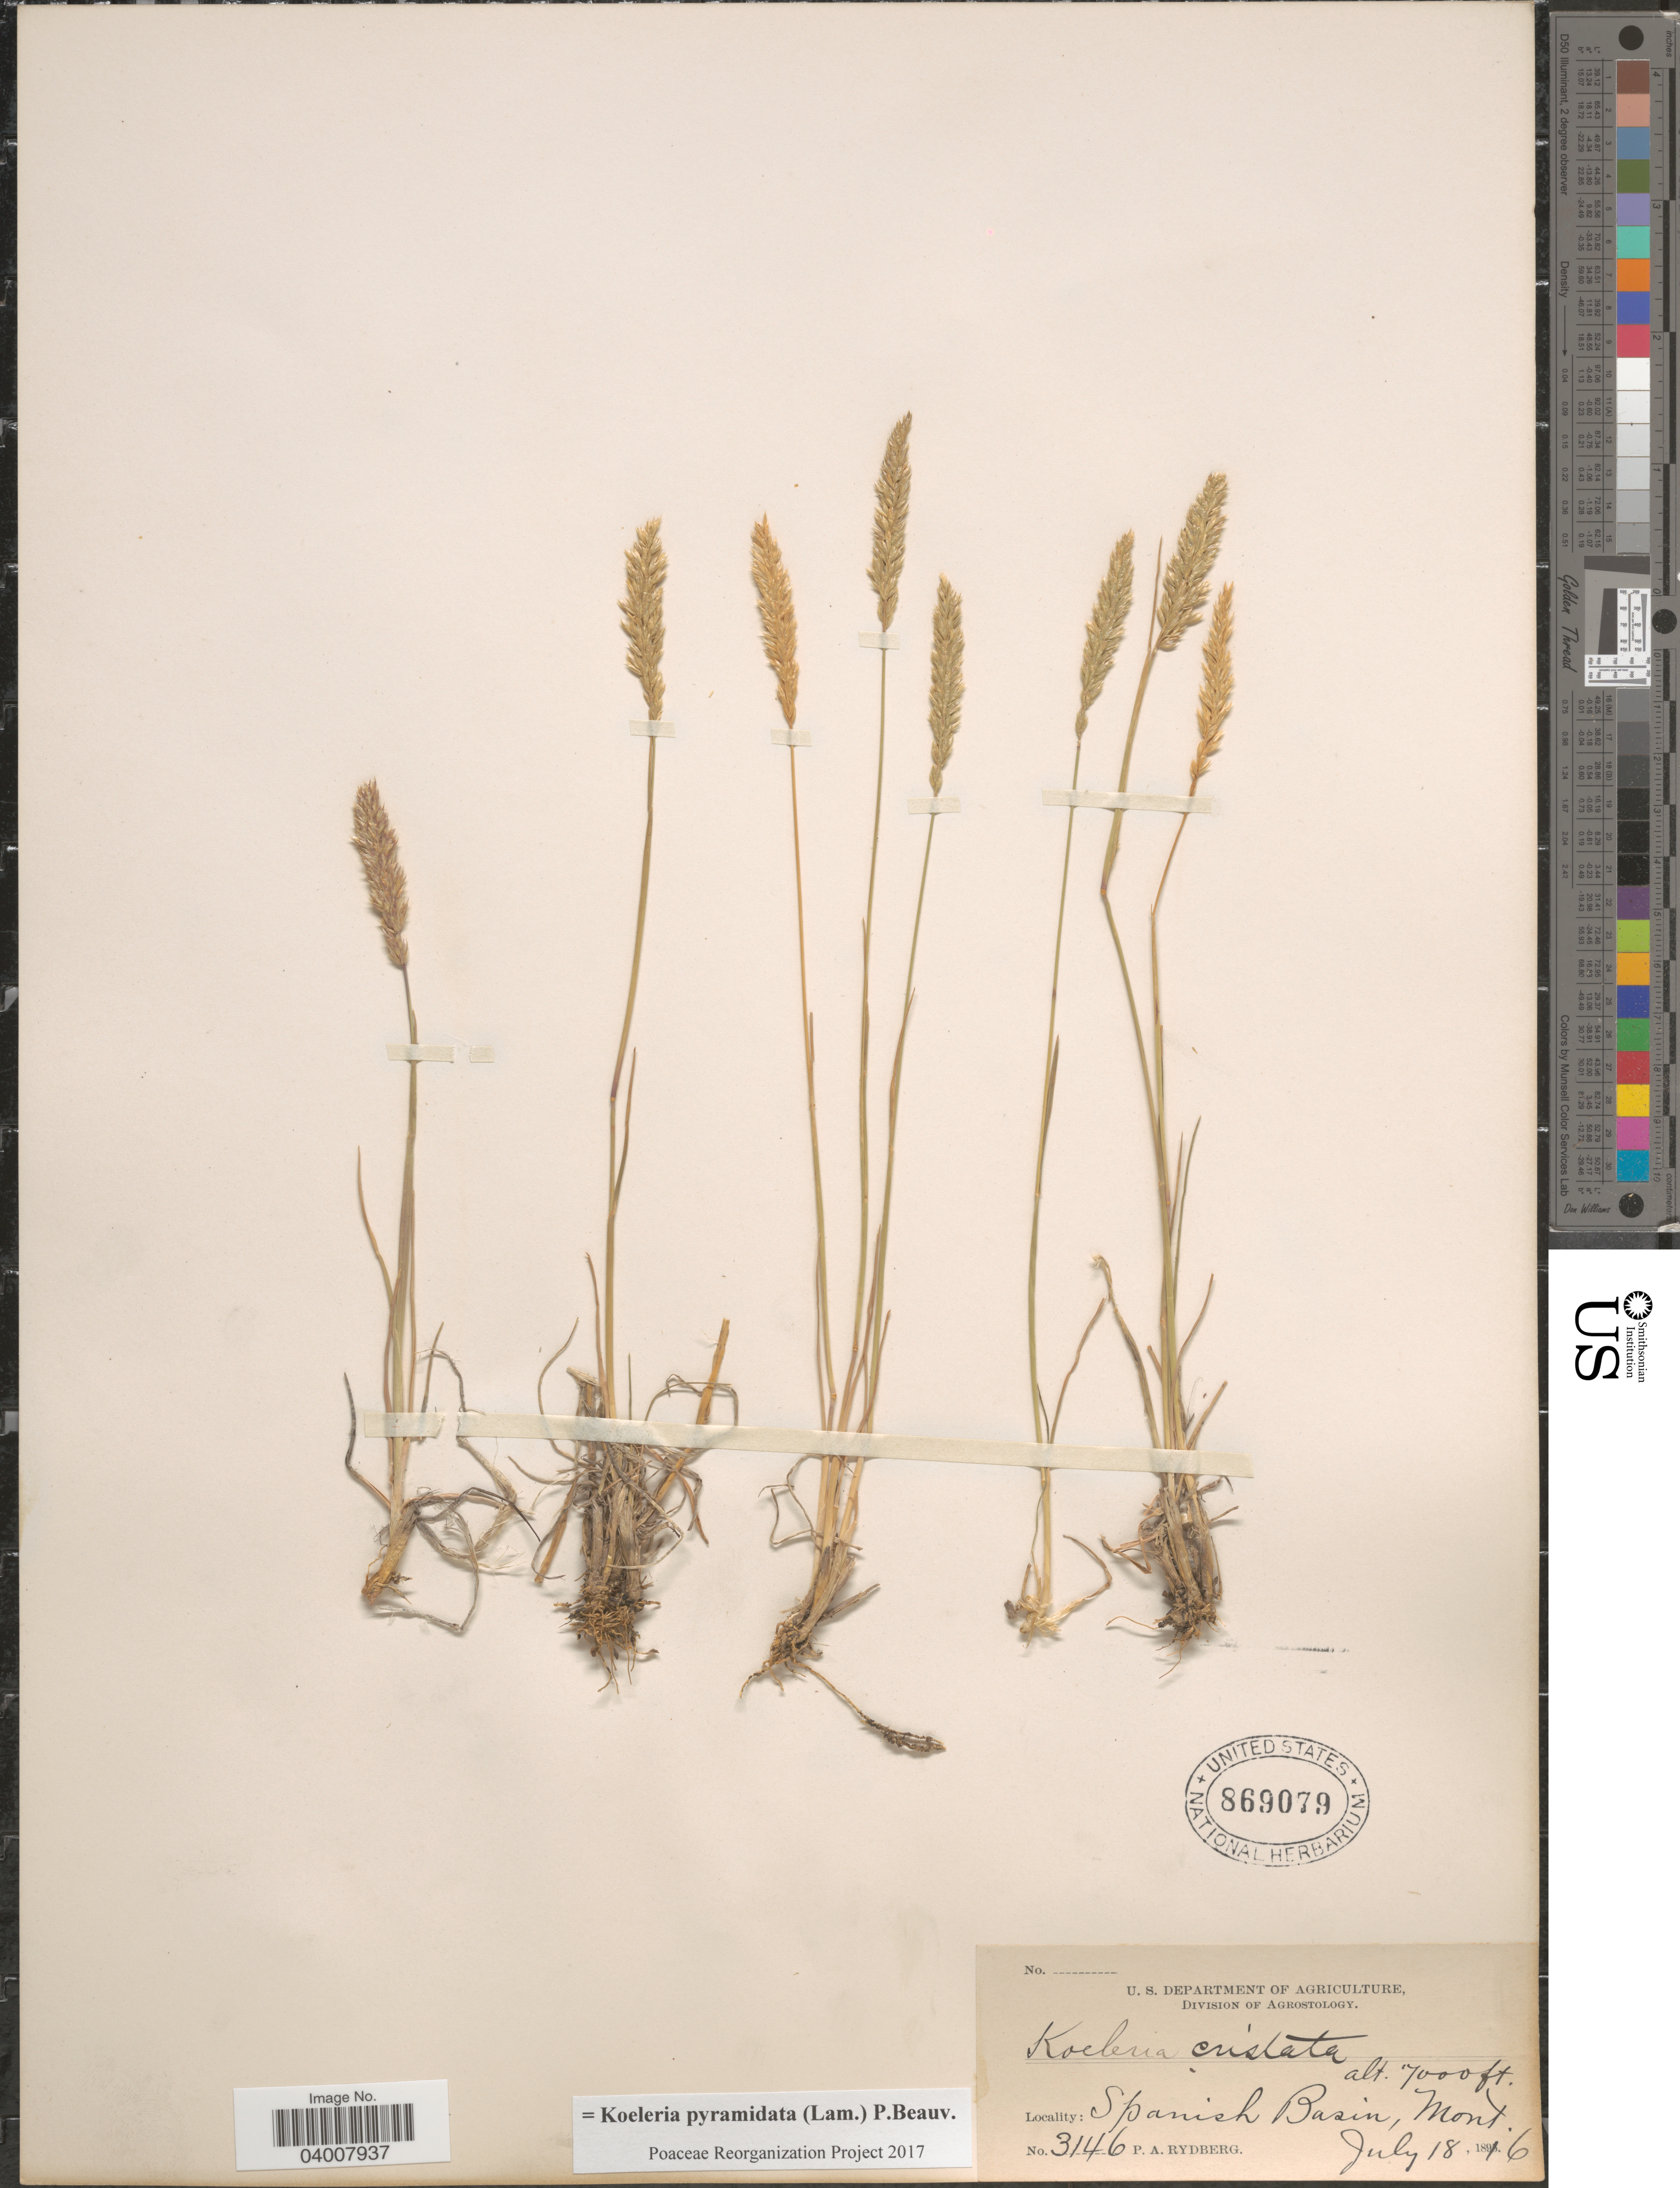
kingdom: Plantae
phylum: Tracheophyta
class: Liliopsida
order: Poales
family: Poaceae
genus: Koeleria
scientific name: Koeleria pyramidata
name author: (Lam.) P. Beauv.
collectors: P. A. Rydberg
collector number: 3146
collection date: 1896-07-18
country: United States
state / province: Montana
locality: Spanish Basin.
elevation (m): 2134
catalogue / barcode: US 869079